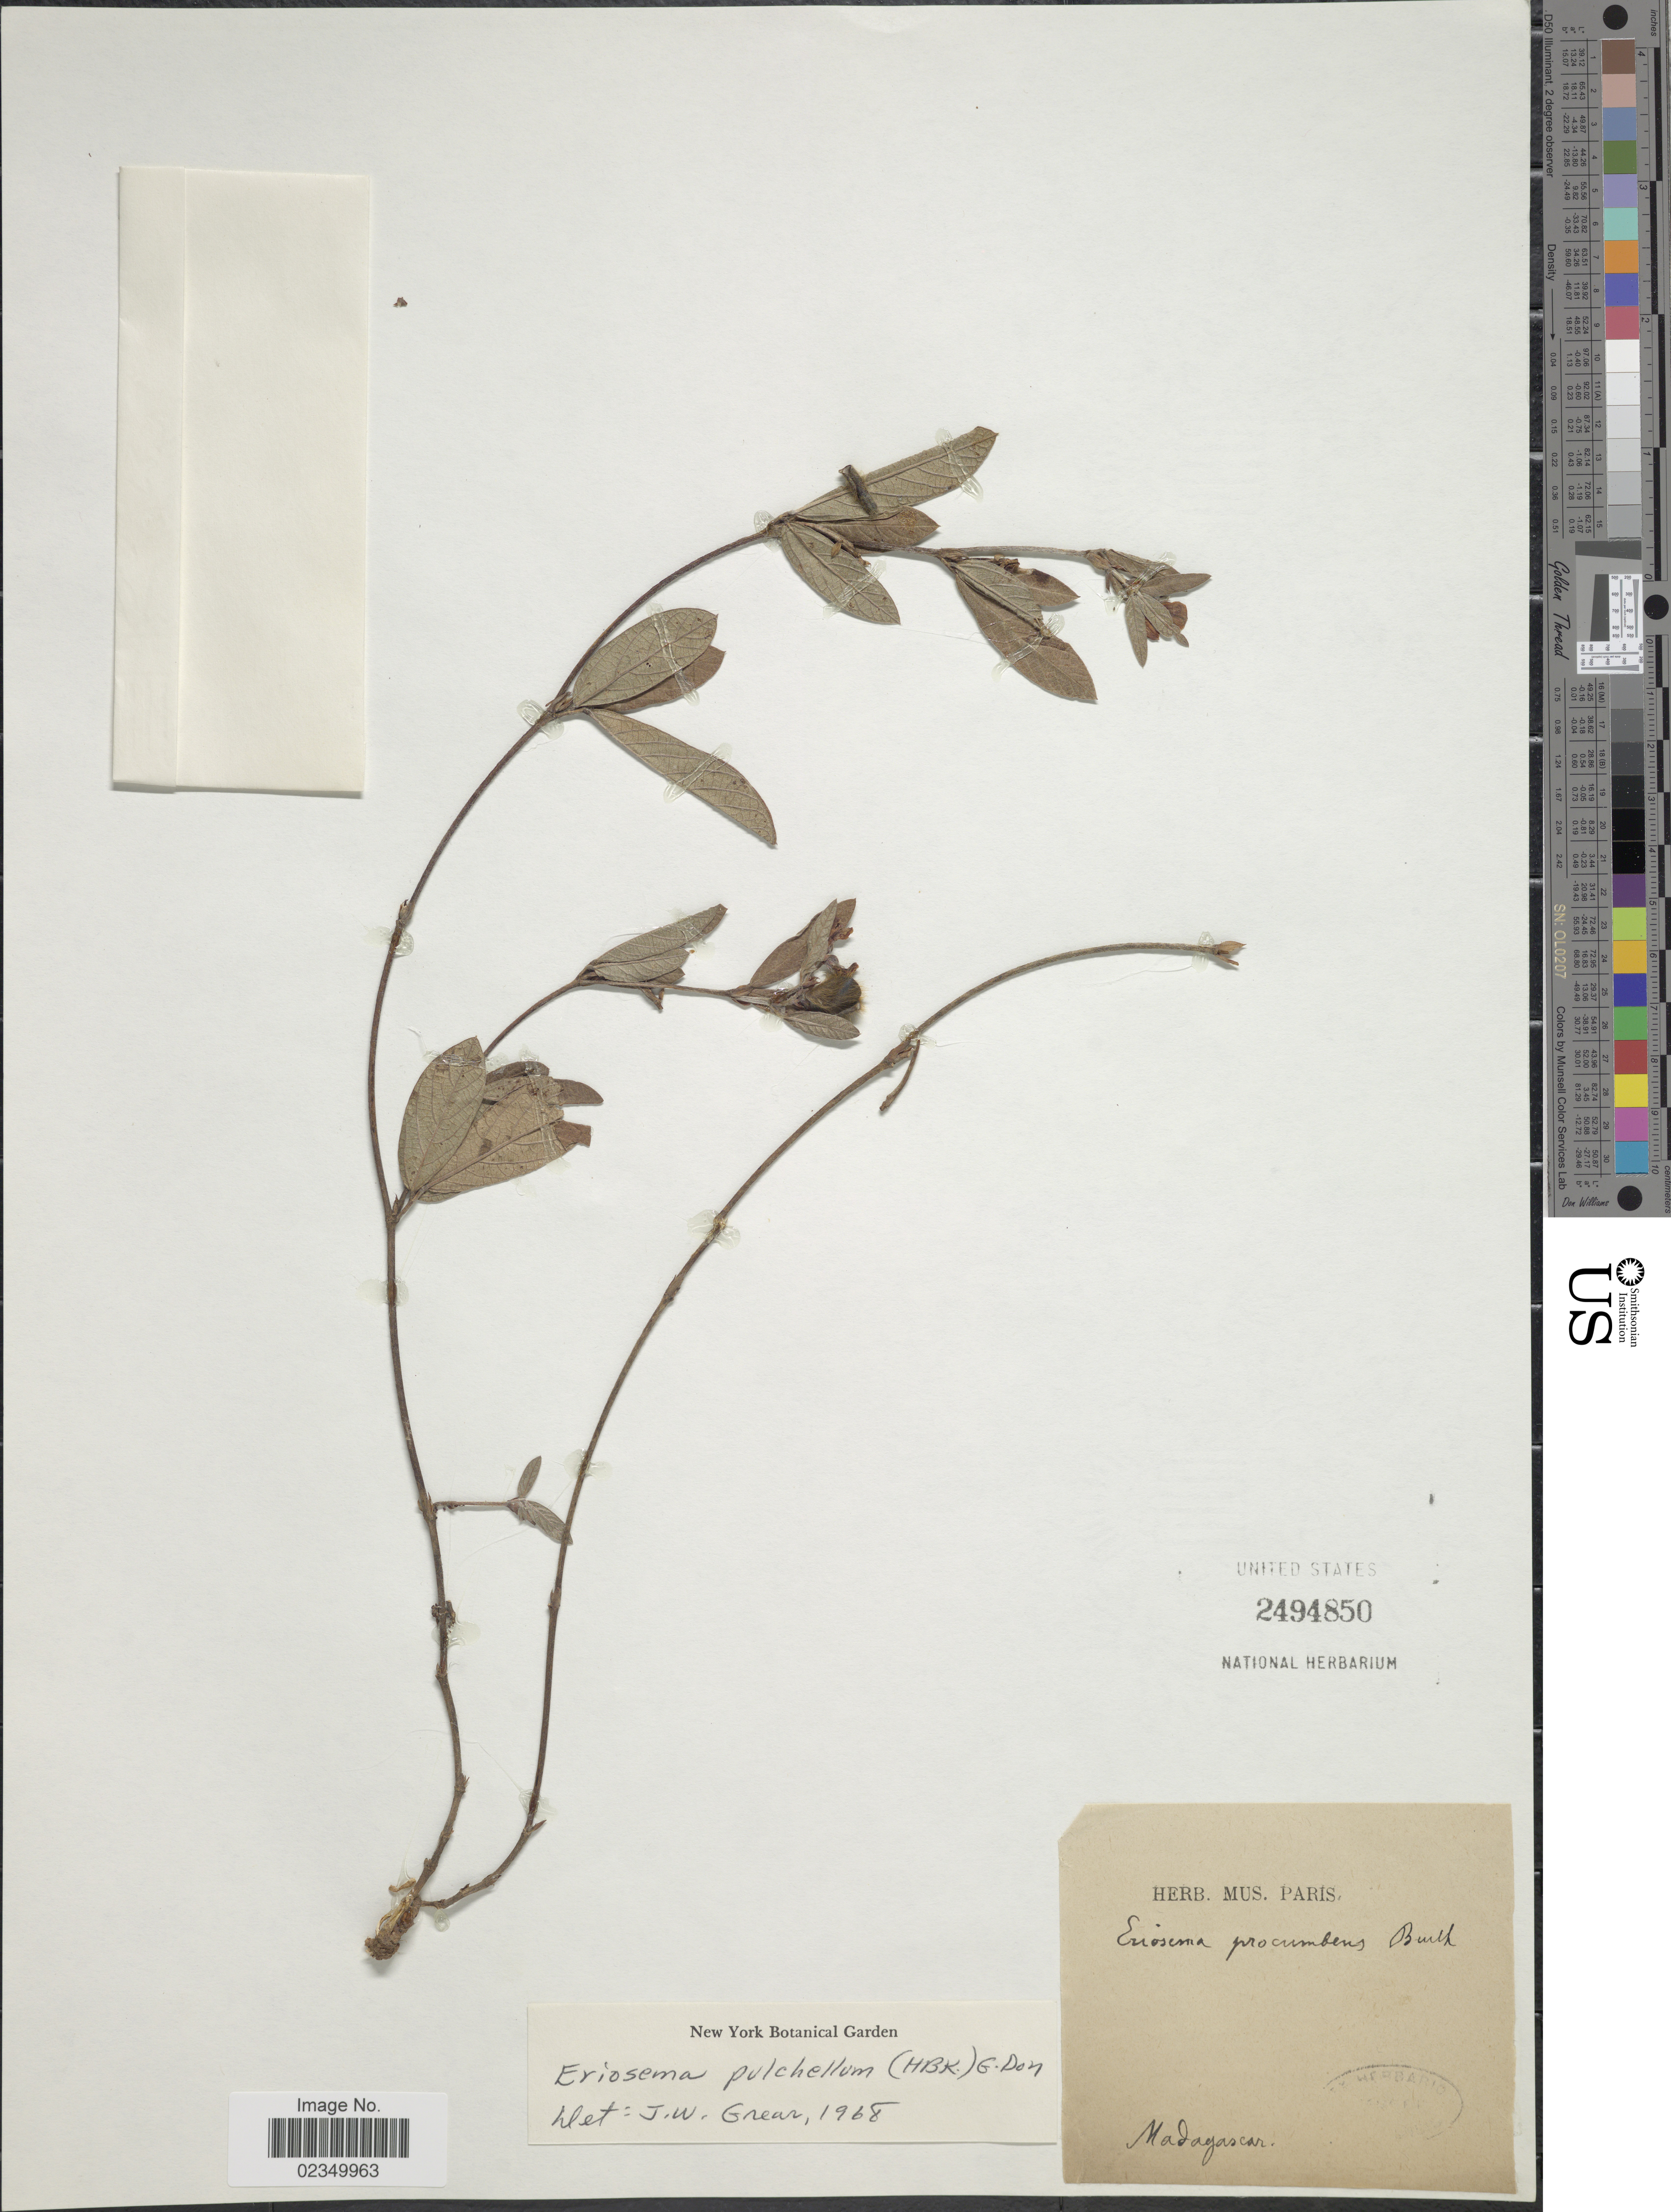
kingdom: Plantae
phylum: Tracheophyta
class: Magnoliopsida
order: Fabales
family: Fabaceae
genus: Eriosema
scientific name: Eriosema pulchellum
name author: (Kunth) G. Don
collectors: ex herb. Mus. Paris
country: Madagascar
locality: Madagascar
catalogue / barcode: US 2494850